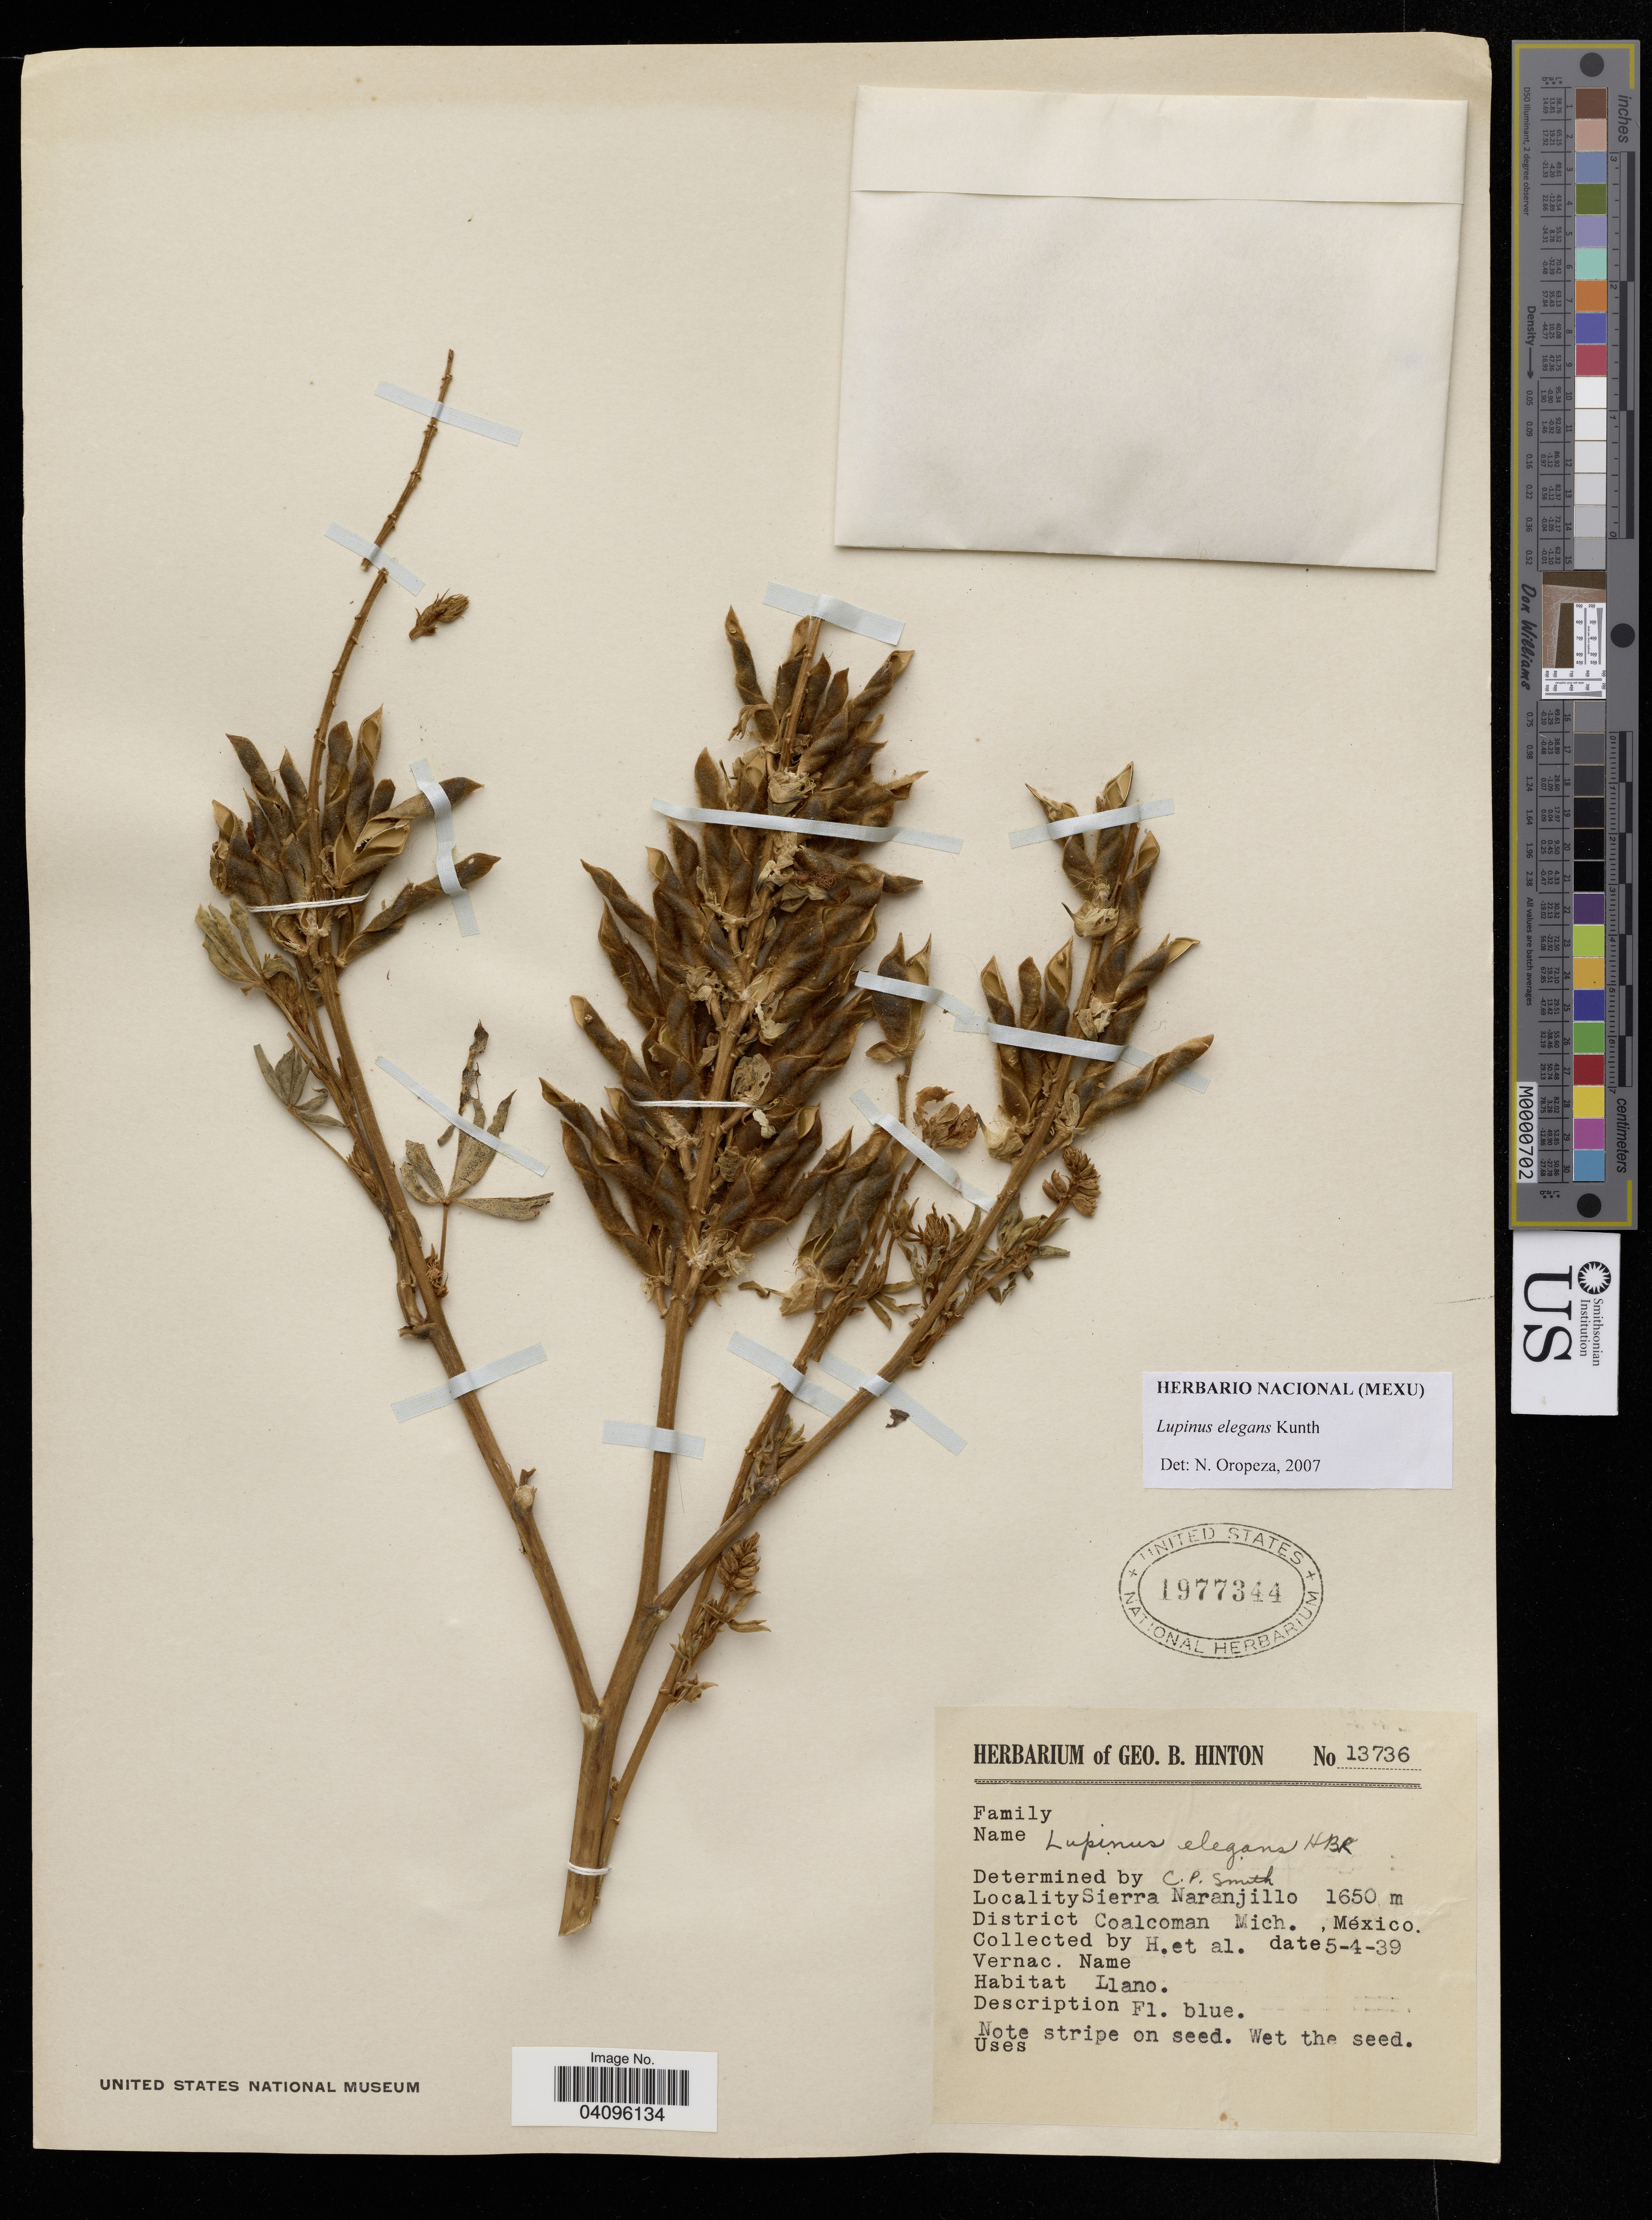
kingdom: Plantae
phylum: Tracheophyta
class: Magnoliopsida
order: Fabales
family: Fabaceae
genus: Lupinus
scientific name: Lupinus elegans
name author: Kunth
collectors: -- Hinton & et al.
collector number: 13736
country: Mexico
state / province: Michoacán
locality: Sierra Naranjillo. Coalcoman.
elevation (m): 1650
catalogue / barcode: US 1977344